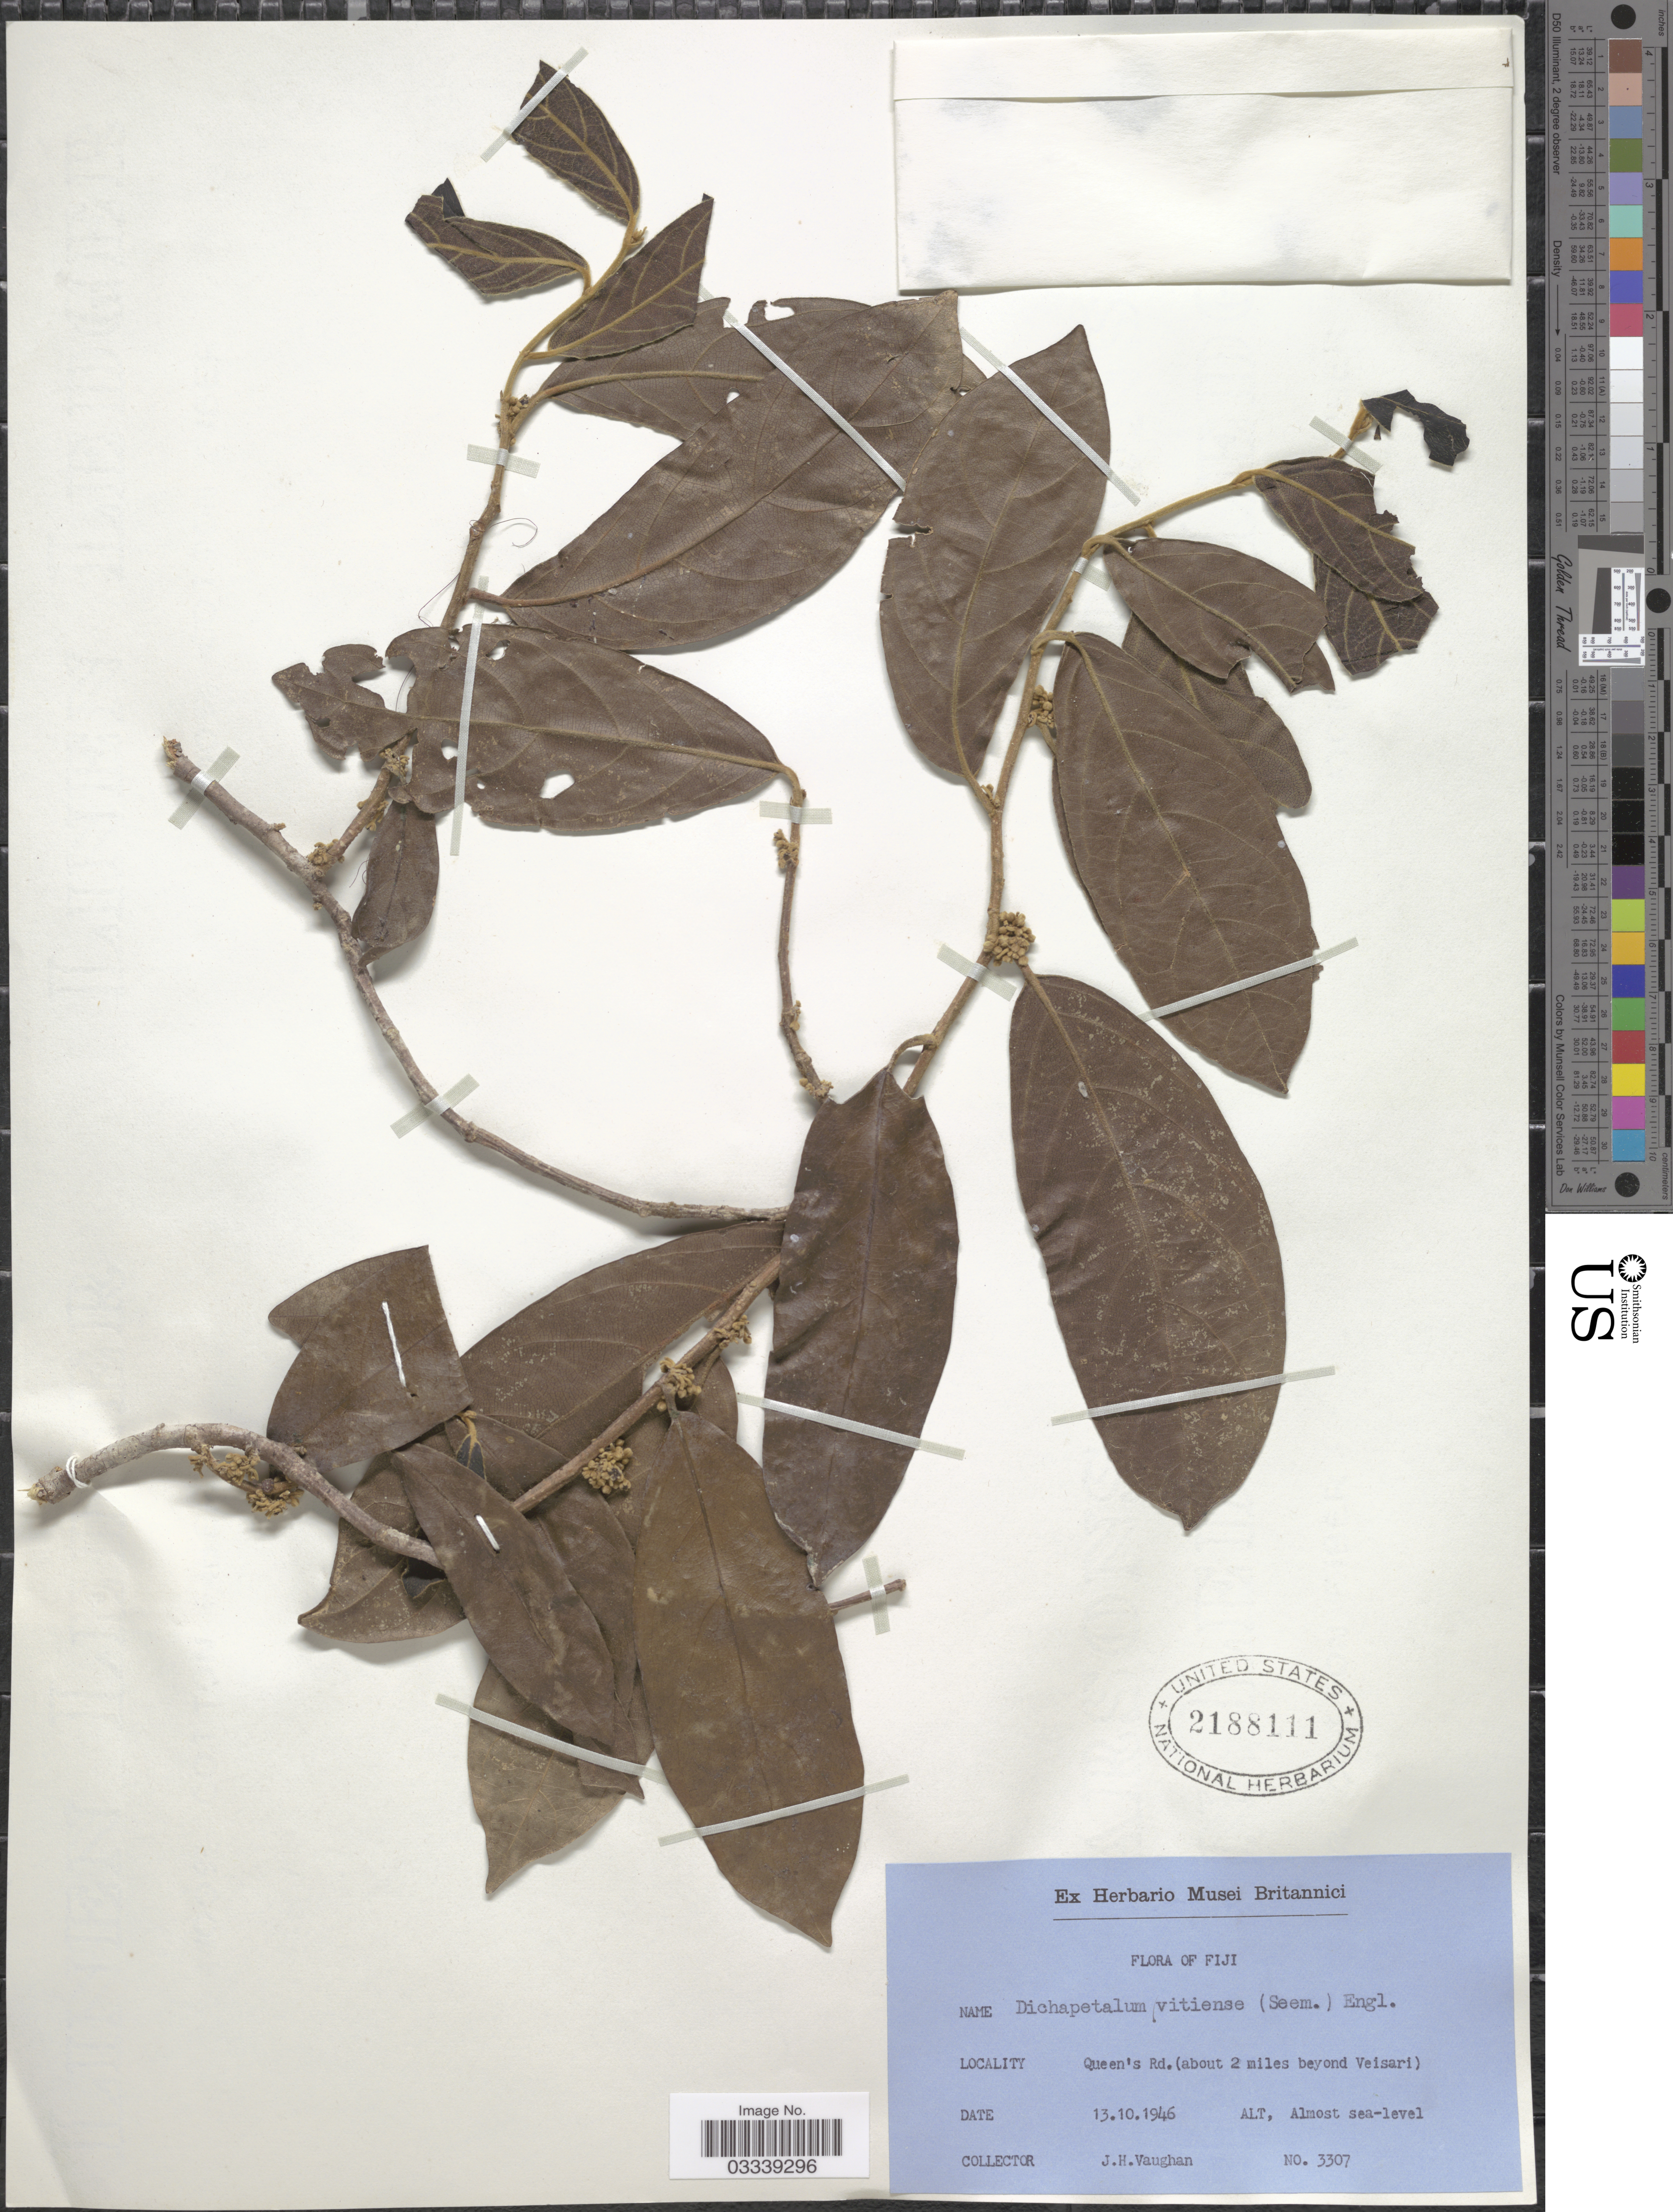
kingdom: Plantae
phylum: Tracheophyta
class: Magnoliopsida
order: Malpighiales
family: Dichapetalaceae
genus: Dichapetalum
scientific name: Dichapetalum vitiense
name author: (Seem.) Engl.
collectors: J. Vaughan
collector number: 3307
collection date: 1946-10-13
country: Fiji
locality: Queen's Rd. (about 2 miles beyond Veisari).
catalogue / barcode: US 2188111